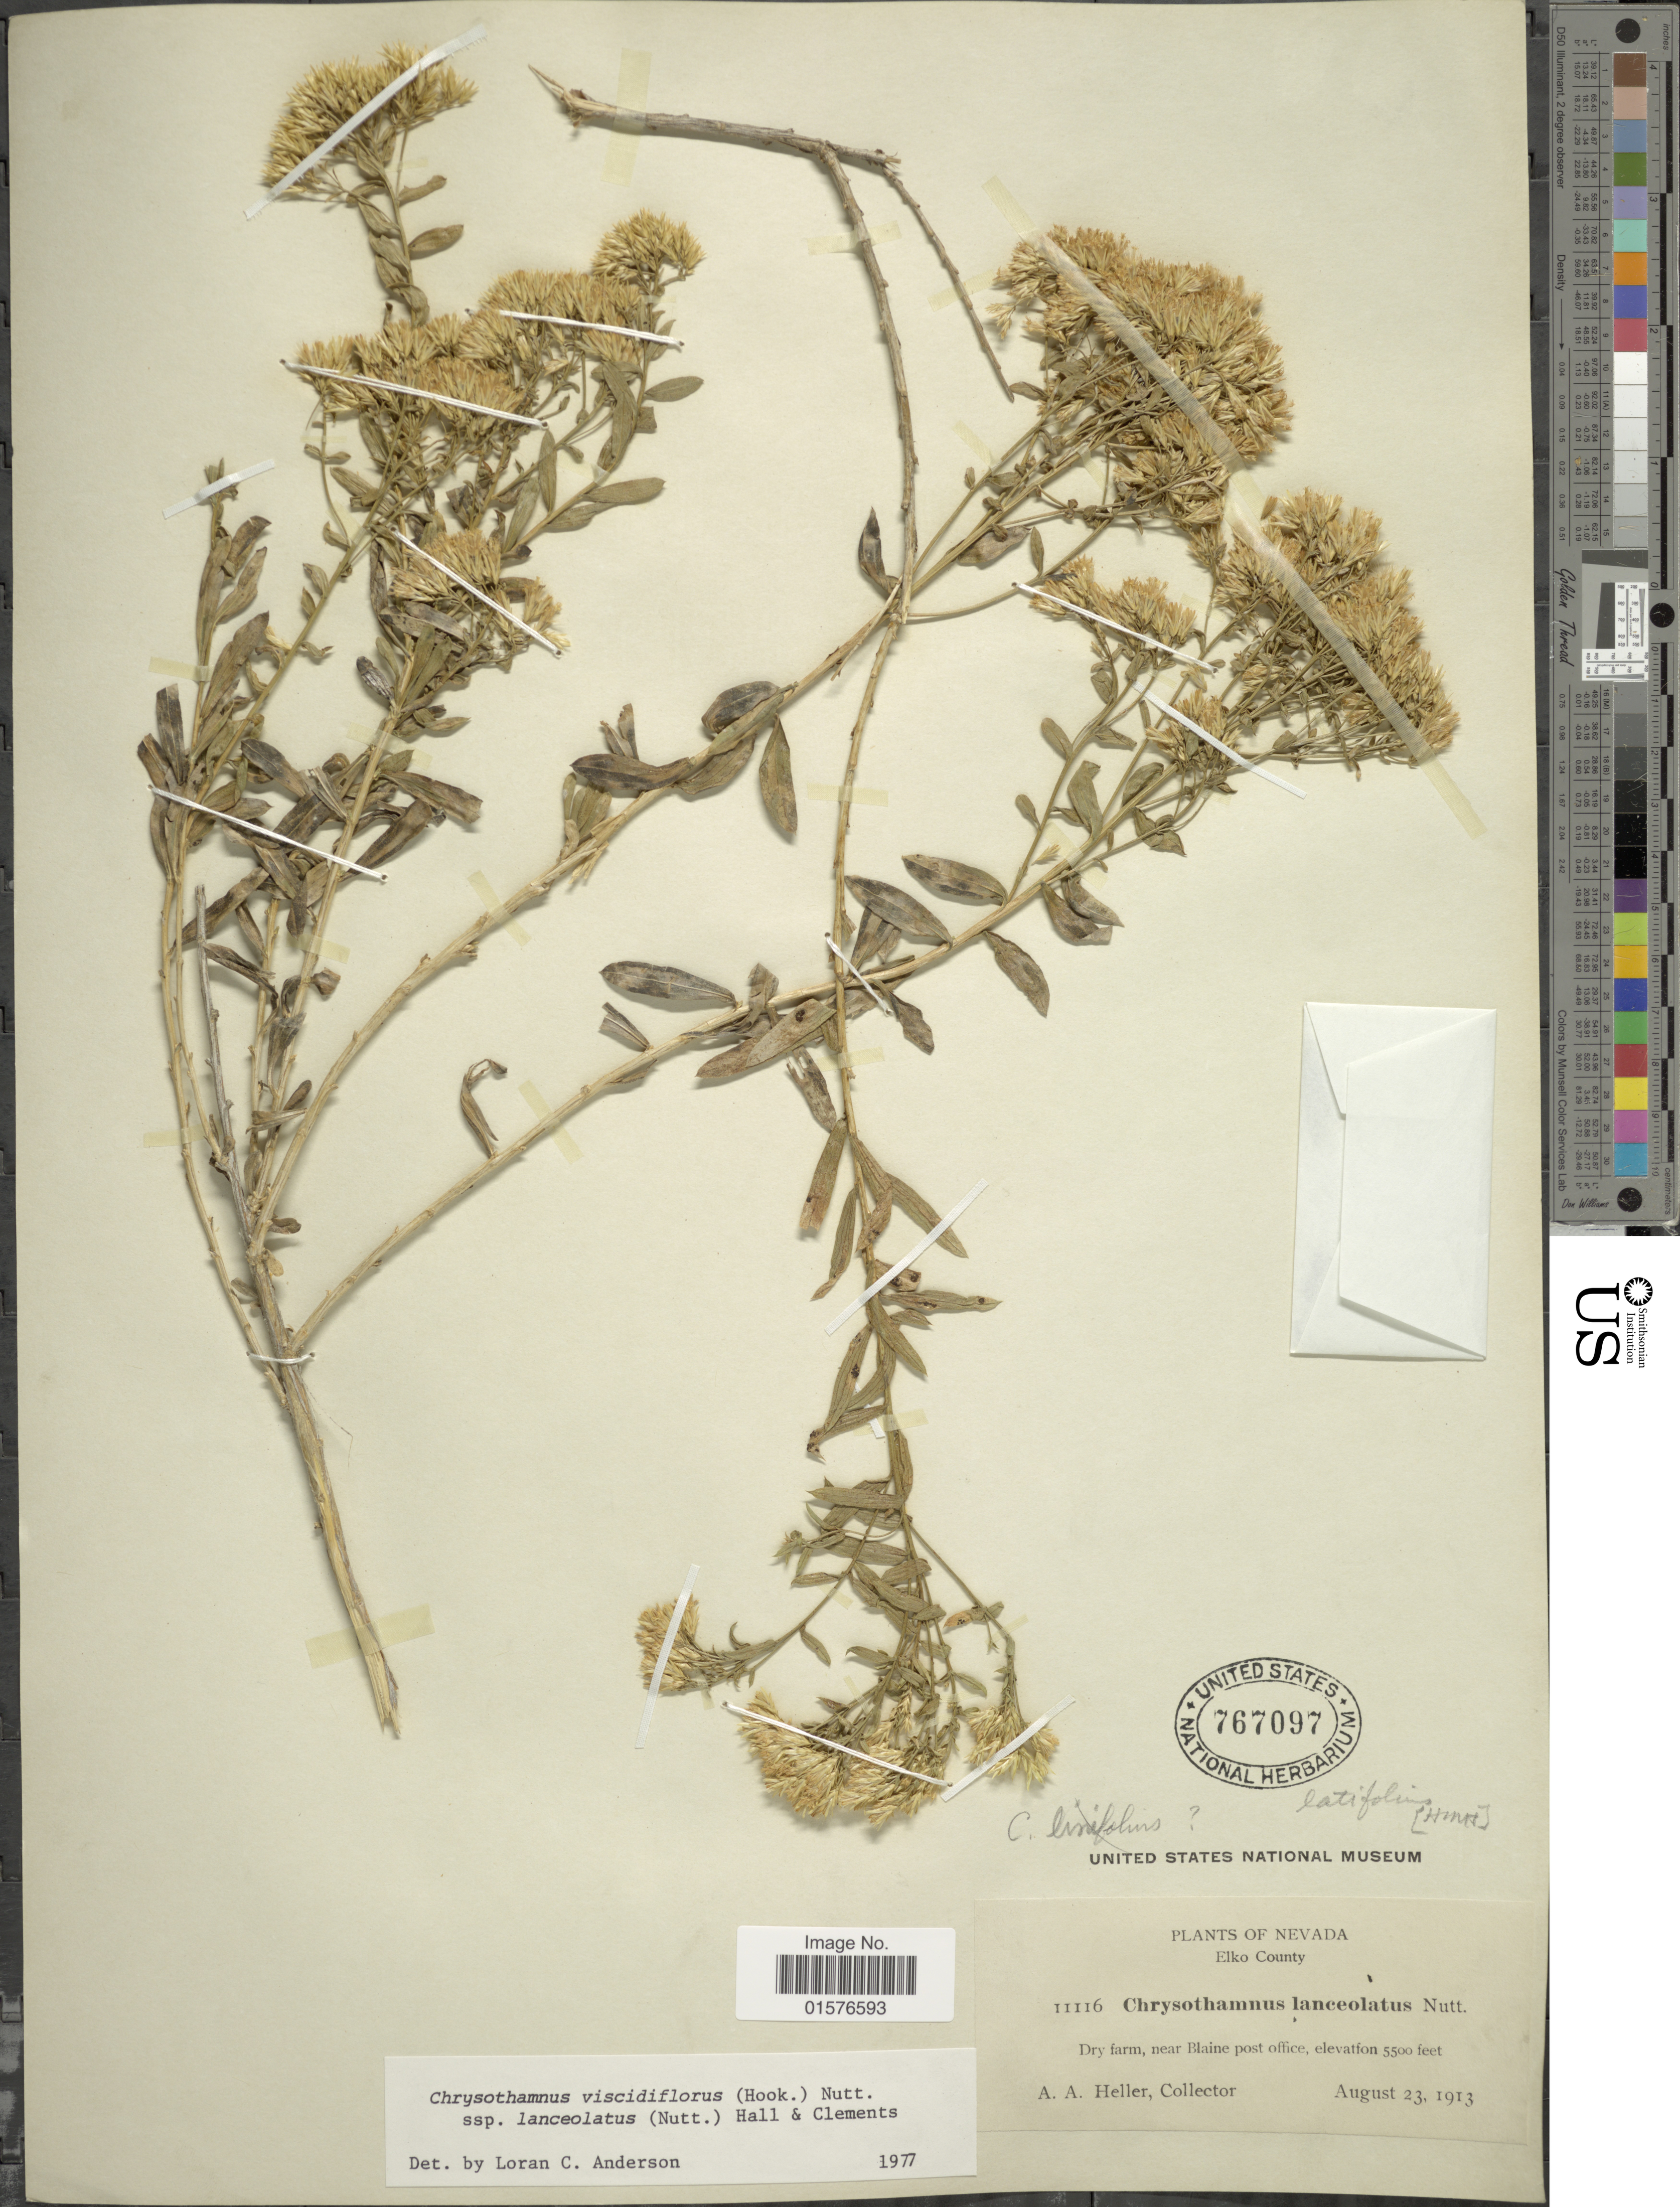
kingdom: Plantae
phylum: Tracheophyta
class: Magnoliopsida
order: Asterales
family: Asteraceae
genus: Chrysothamnus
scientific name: Chrysothamnus viscidiflorus subsp. lanceolatus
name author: (Nutt.) H.M. Hall & Clem.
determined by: Urbatsch, Lowell E., Curator (LSU), Louisiana State University (UNITED STATES)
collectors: A. A. Heller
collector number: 11116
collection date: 1913-08-23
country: United States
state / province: Nevada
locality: Elko County, near Blaine post office.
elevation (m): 1676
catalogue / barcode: US 767097